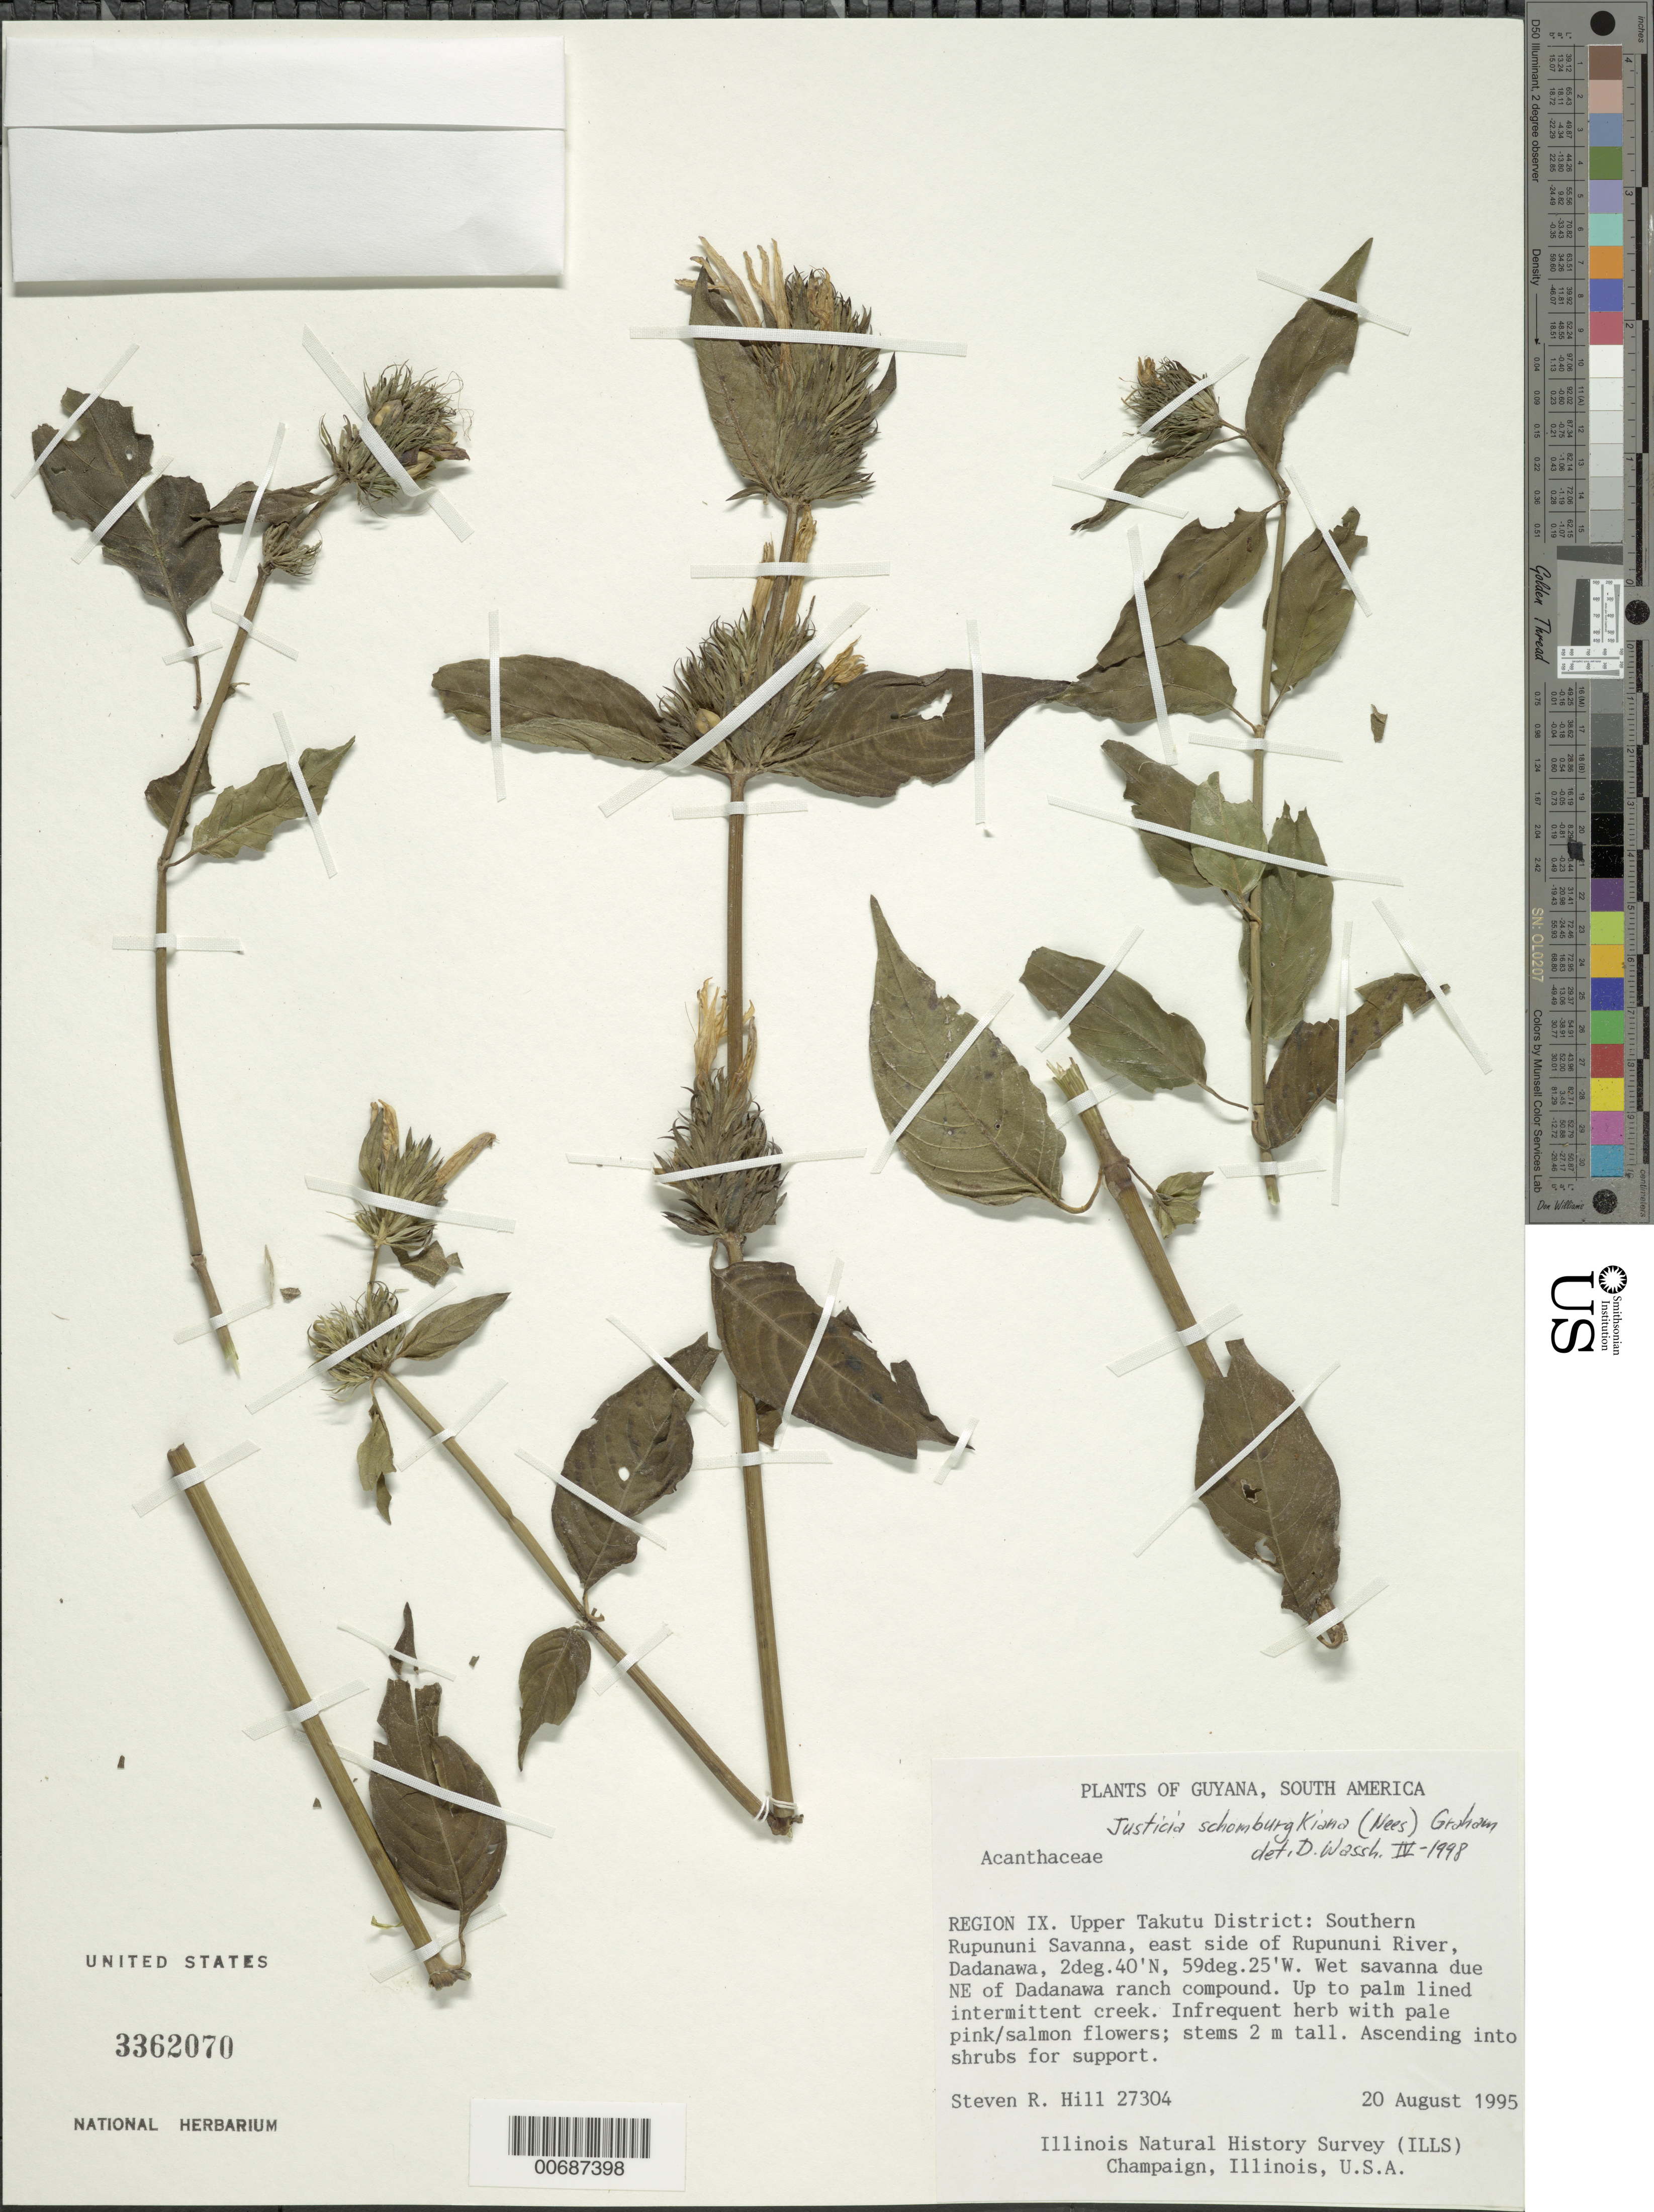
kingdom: Plantae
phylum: Tracheophyta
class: Magnoliopsida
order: Lamiales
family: Acanthaceae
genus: Justicia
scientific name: Justicia schomburgkiana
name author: (Nees) V.A.W. Graham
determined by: Wasshausen, Dieter C., (BOT), Smithsonian Institution - National Museum of Natural History (UNITED STATES)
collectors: S. R. Hill, C. N. Horn & J. H. Wiersema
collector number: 27304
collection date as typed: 20-Aug-95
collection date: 1995-08-20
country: Guyana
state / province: U. Takutu-U. Essequibo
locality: Dadanawa, southern Rupununi Savanna, E side of Rupununi R.; due NE of Dadanawa ranch compound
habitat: Wet savanna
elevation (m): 110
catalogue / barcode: US 3362070